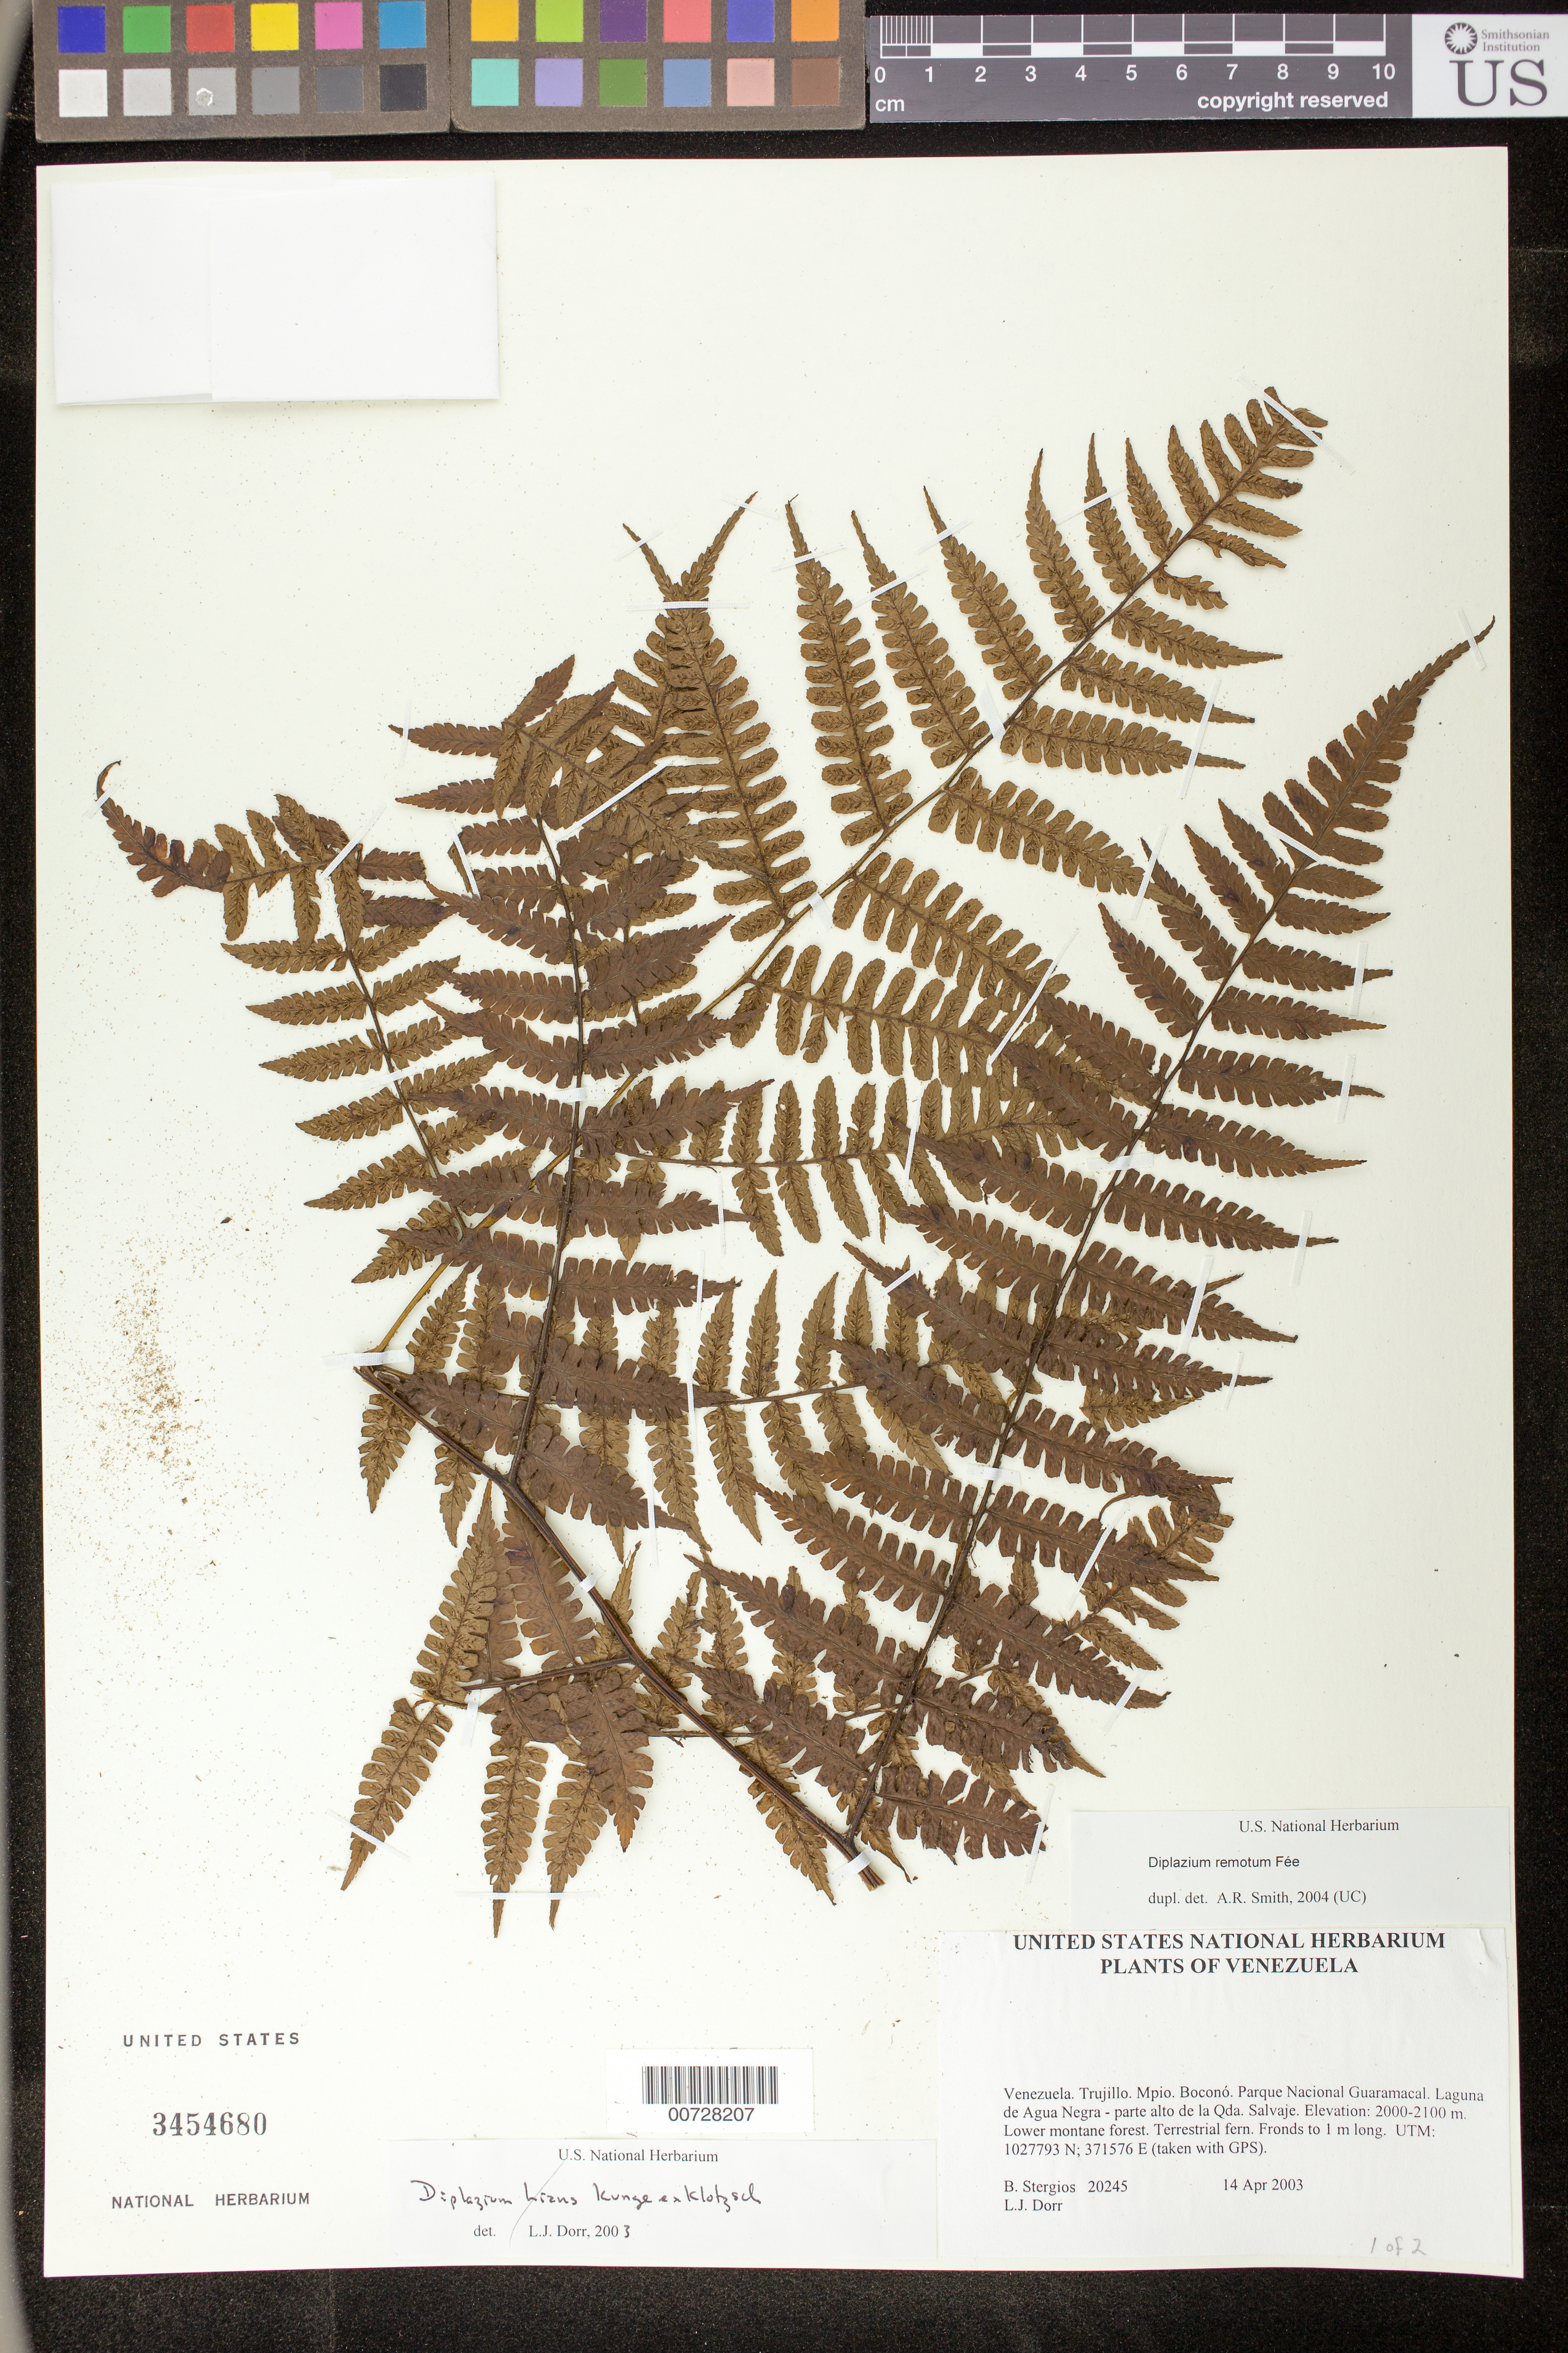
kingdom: Plantae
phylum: Tracheophyta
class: Polypodiopsida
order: Polypodiales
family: Athyriaceae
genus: Diplazium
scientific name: Diplazium remotum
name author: Fée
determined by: Smith, Alan R., (UC)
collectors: B. G. Stergios & L. J. Dorr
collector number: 20245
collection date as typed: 14 Apr 2003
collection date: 2003-04-14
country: Venezuela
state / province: Trujillo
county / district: Boconó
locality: Parque Nacional Guaramacal. Laguna de Agua Negra - parte alto de la Qda. Salvaje.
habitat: Lower montane forest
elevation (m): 2000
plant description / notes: PORT, UC, US, VEN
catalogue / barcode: US 3454680